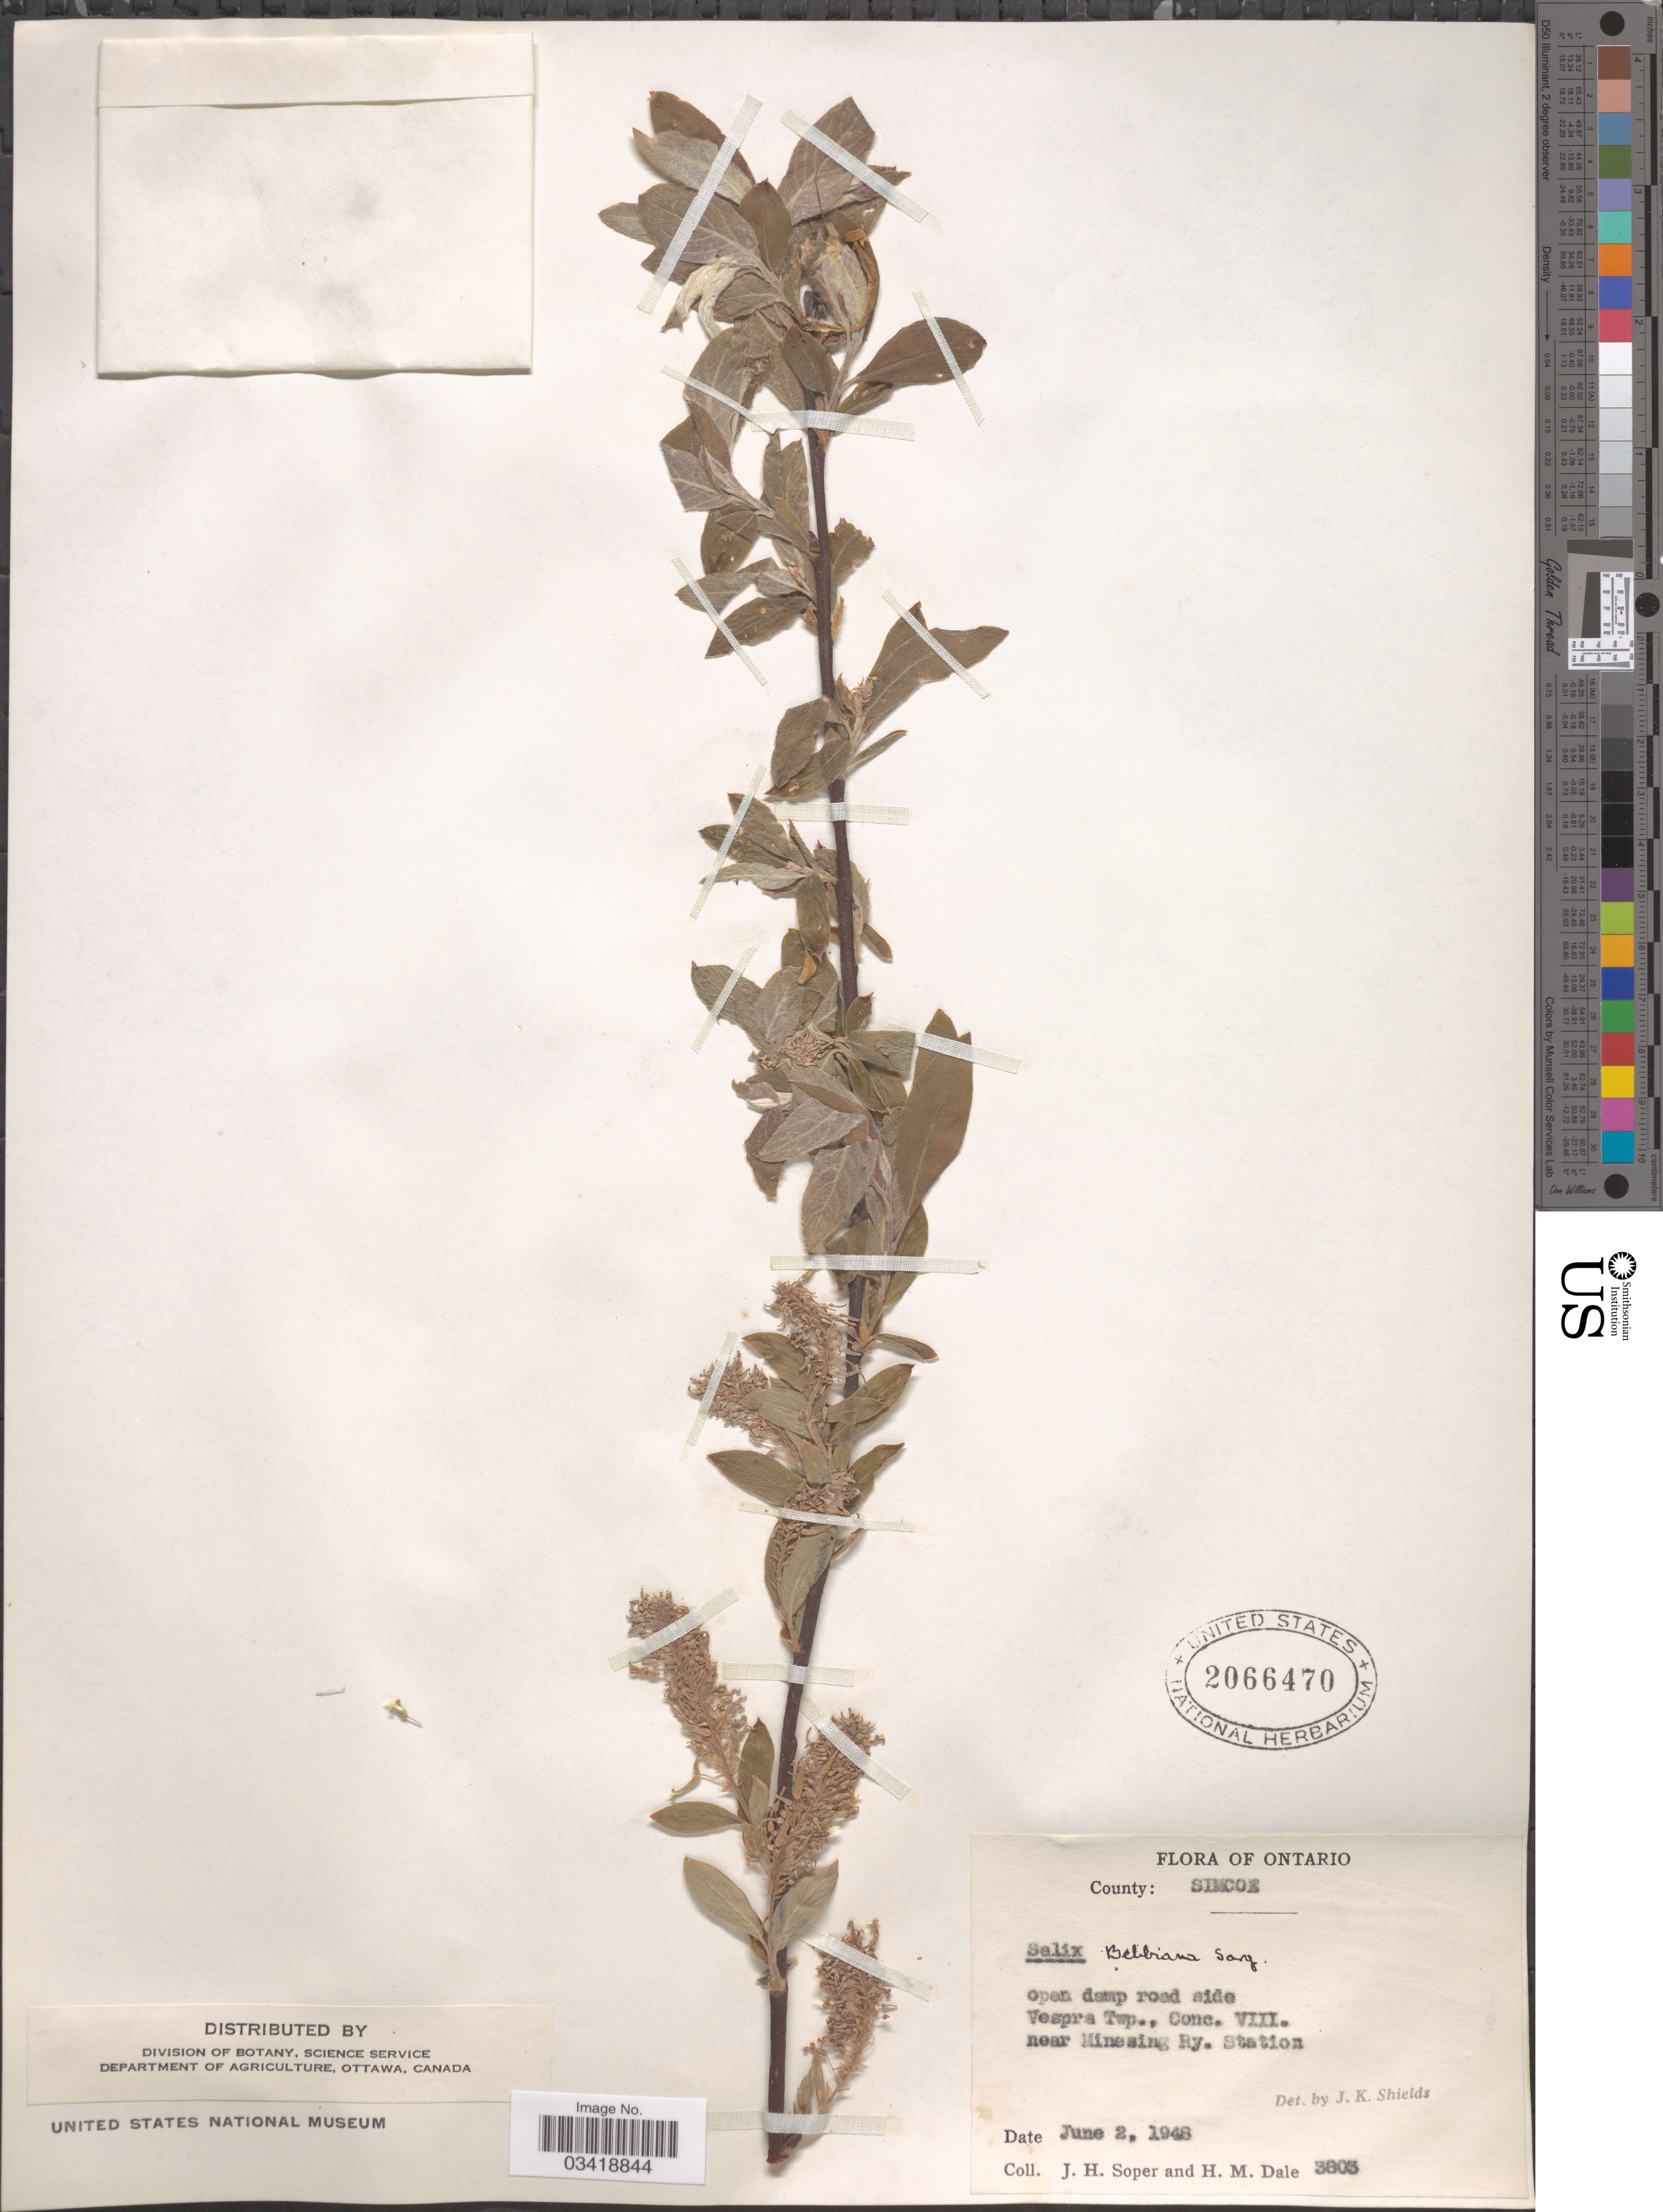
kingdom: Plantae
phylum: Tracheophyta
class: Magnoliopsida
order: Malpighiales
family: Salicaceae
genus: Salix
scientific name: Salix bebbiana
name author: Sarg.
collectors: J. H. Soper & H. M. Dale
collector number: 3803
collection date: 1948-06-02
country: Canada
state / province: Ontario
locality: County: Simcoe. Vespra Twp., Conc. VIII. near Minesing Ry. Station.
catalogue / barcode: US 2066470